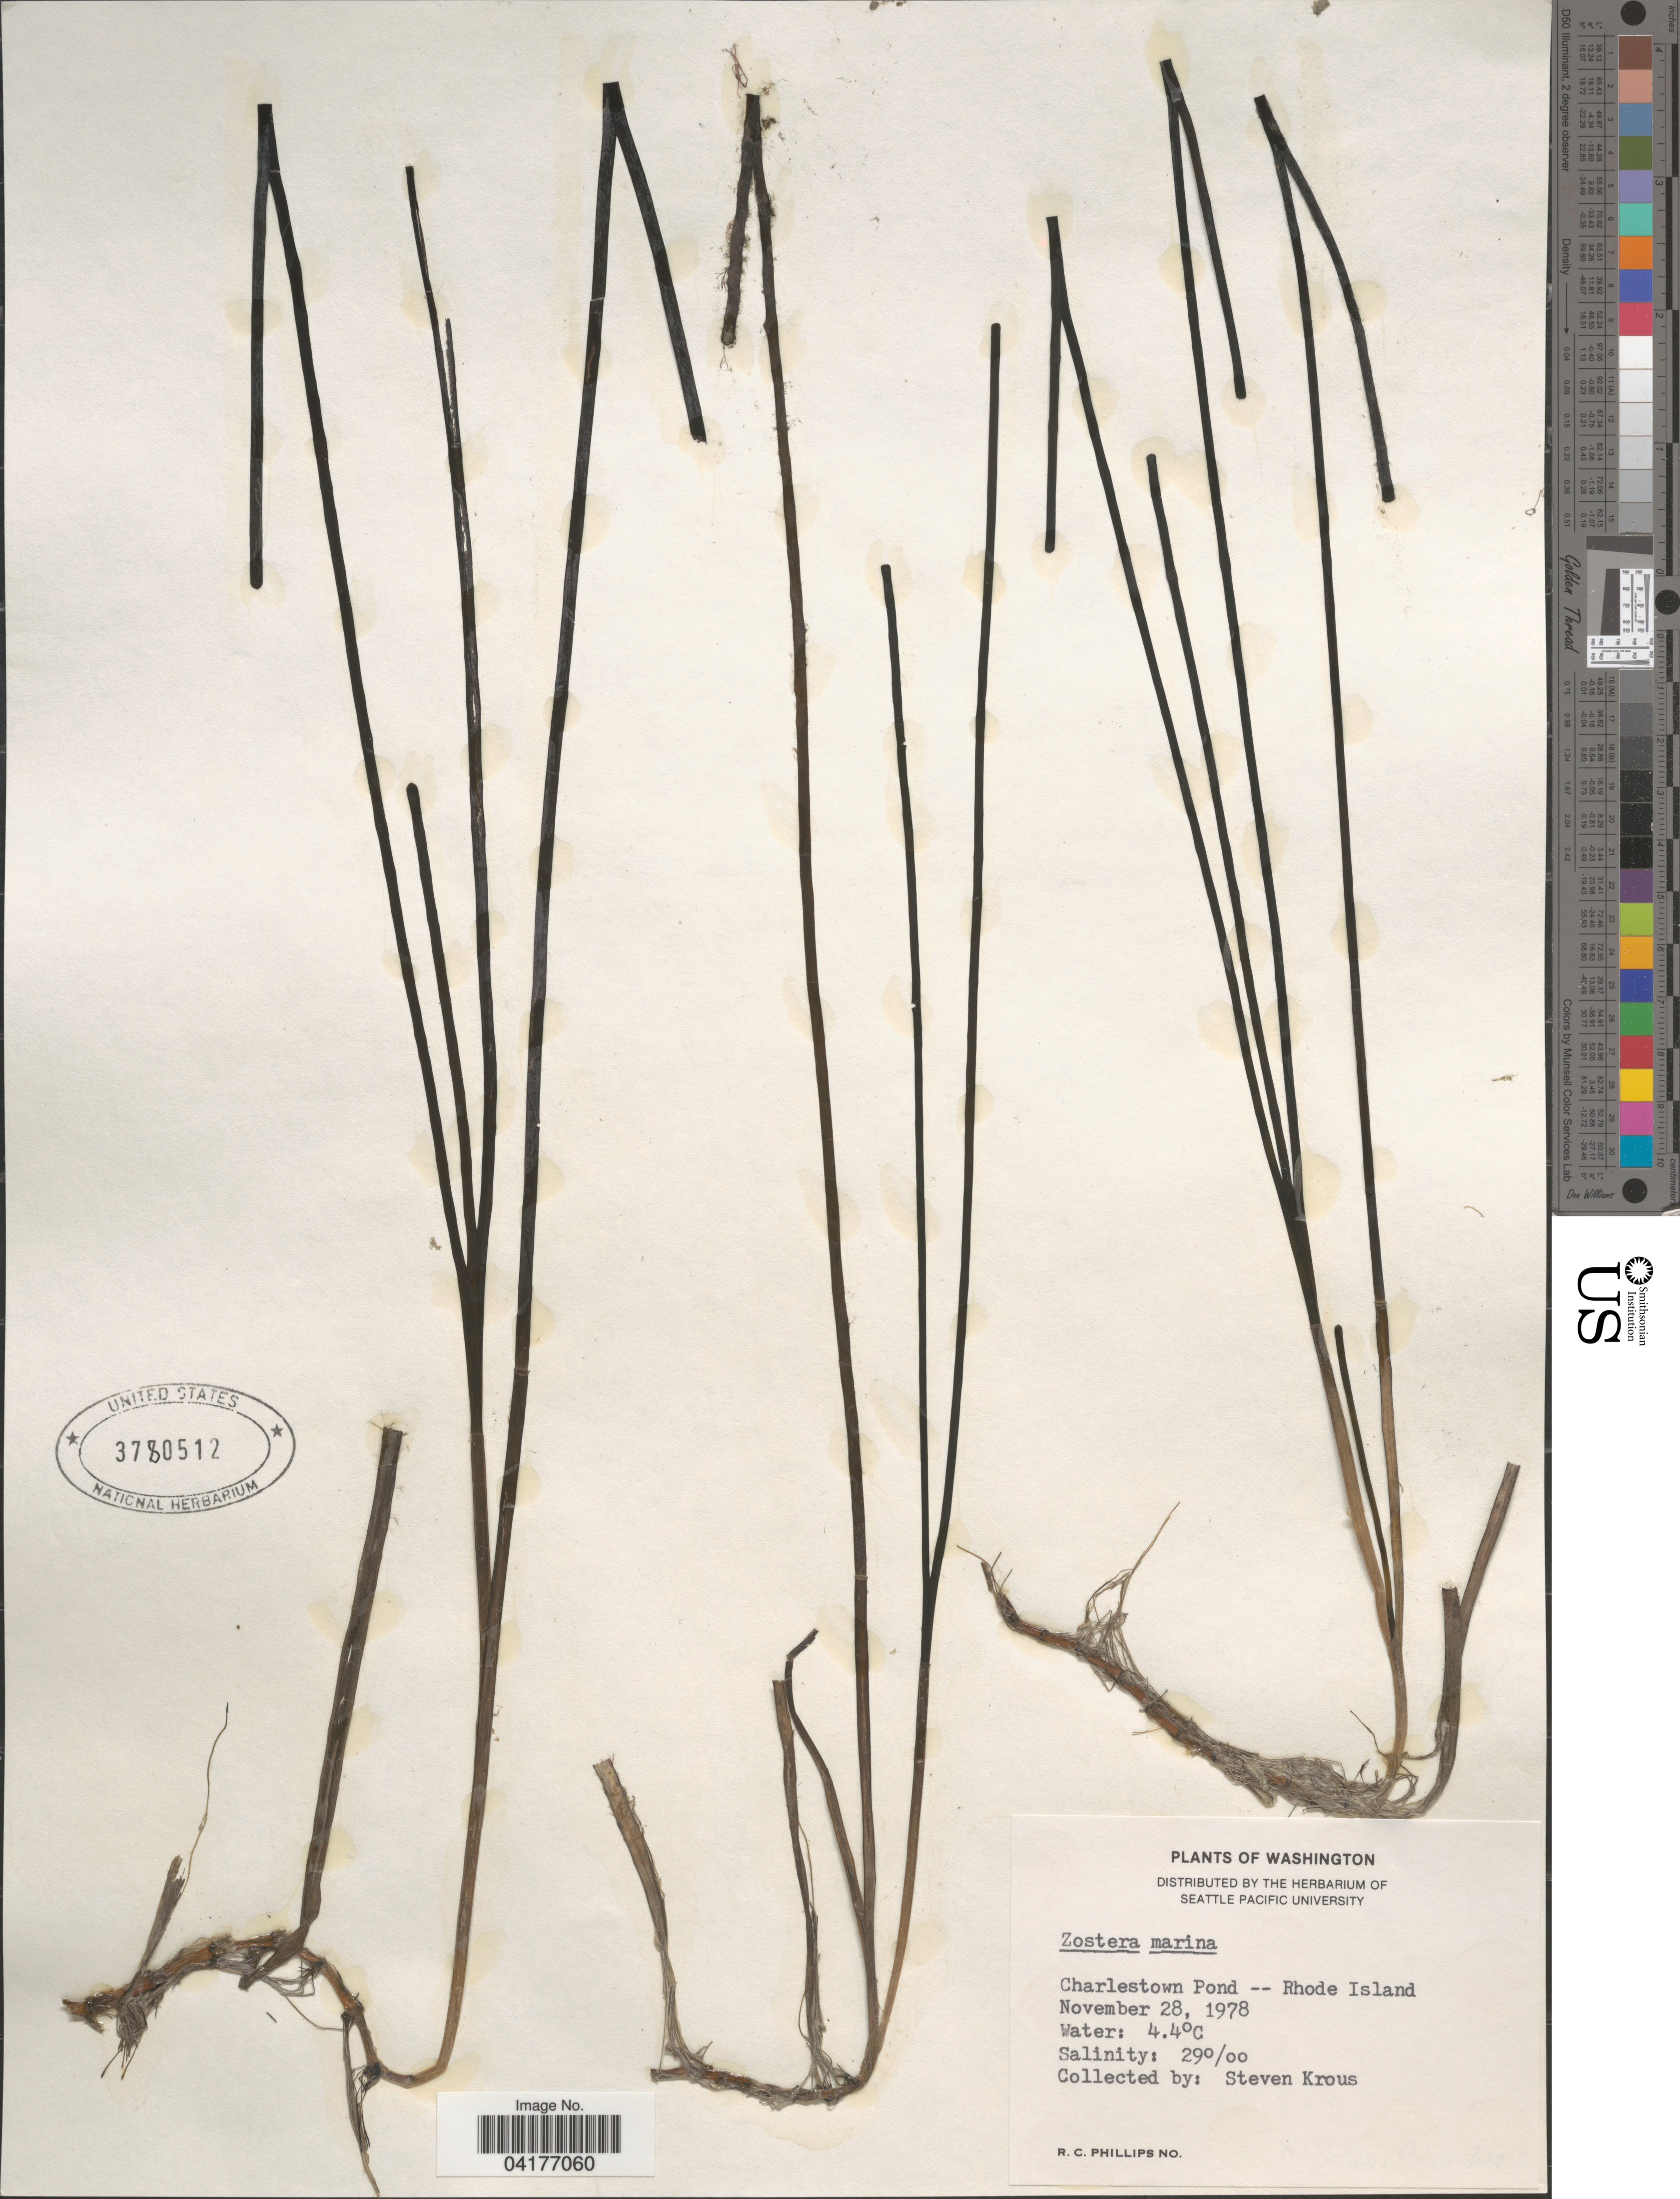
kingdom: Plantae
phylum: Tracheophyta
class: Liliopsida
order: Alismatales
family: Zosteraceae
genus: Zostera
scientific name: Zostera marina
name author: L.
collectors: S. Krous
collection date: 1978-11-28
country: United States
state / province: Rhode Island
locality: Charlestown Pond.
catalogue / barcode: US 3780512